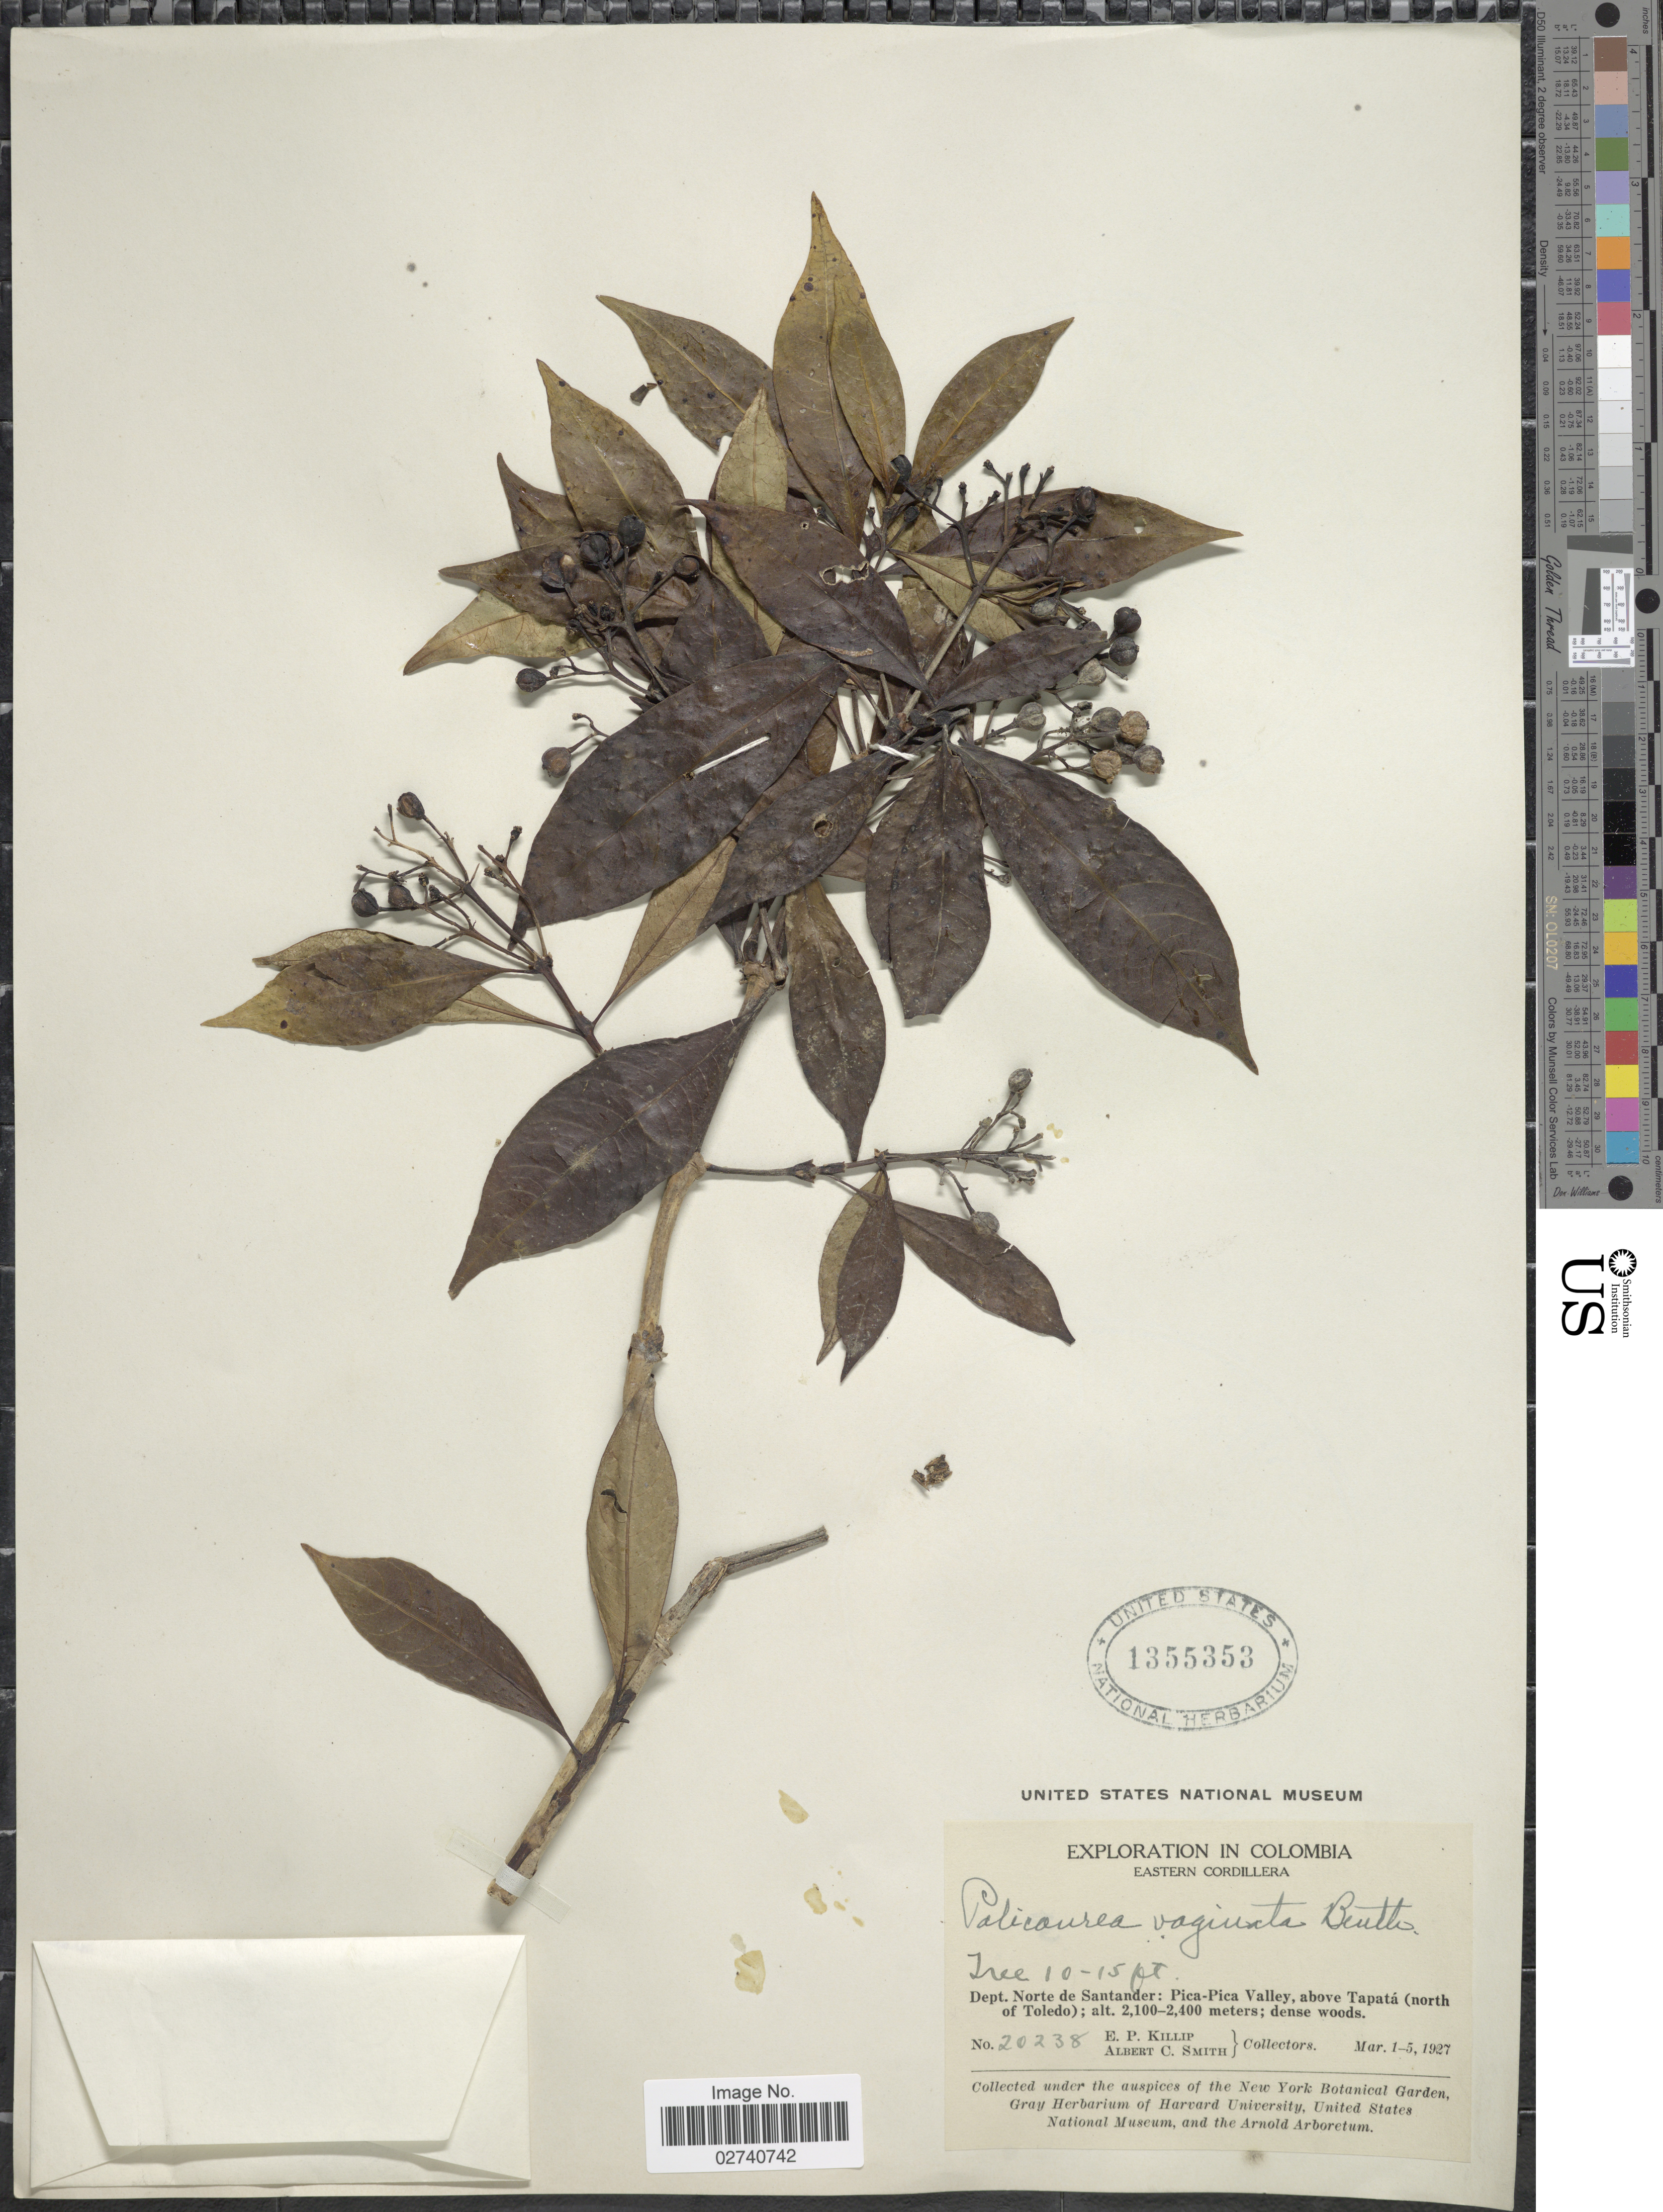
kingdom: Plantae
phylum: Tracheophyta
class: Magnoliopsida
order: Gentianales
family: Rubiaceae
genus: Palicourea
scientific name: Palicourea vaginata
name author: Benth.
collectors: E. P. Killip & A. C. Smith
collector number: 20238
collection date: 1927-03-01/1927-03-05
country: Colombia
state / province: Norte de Santander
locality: Eastern Cordillera. Pica-Pica Valley, above Tapata (north of Toledo)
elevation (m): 2100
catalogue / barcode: US 1355353